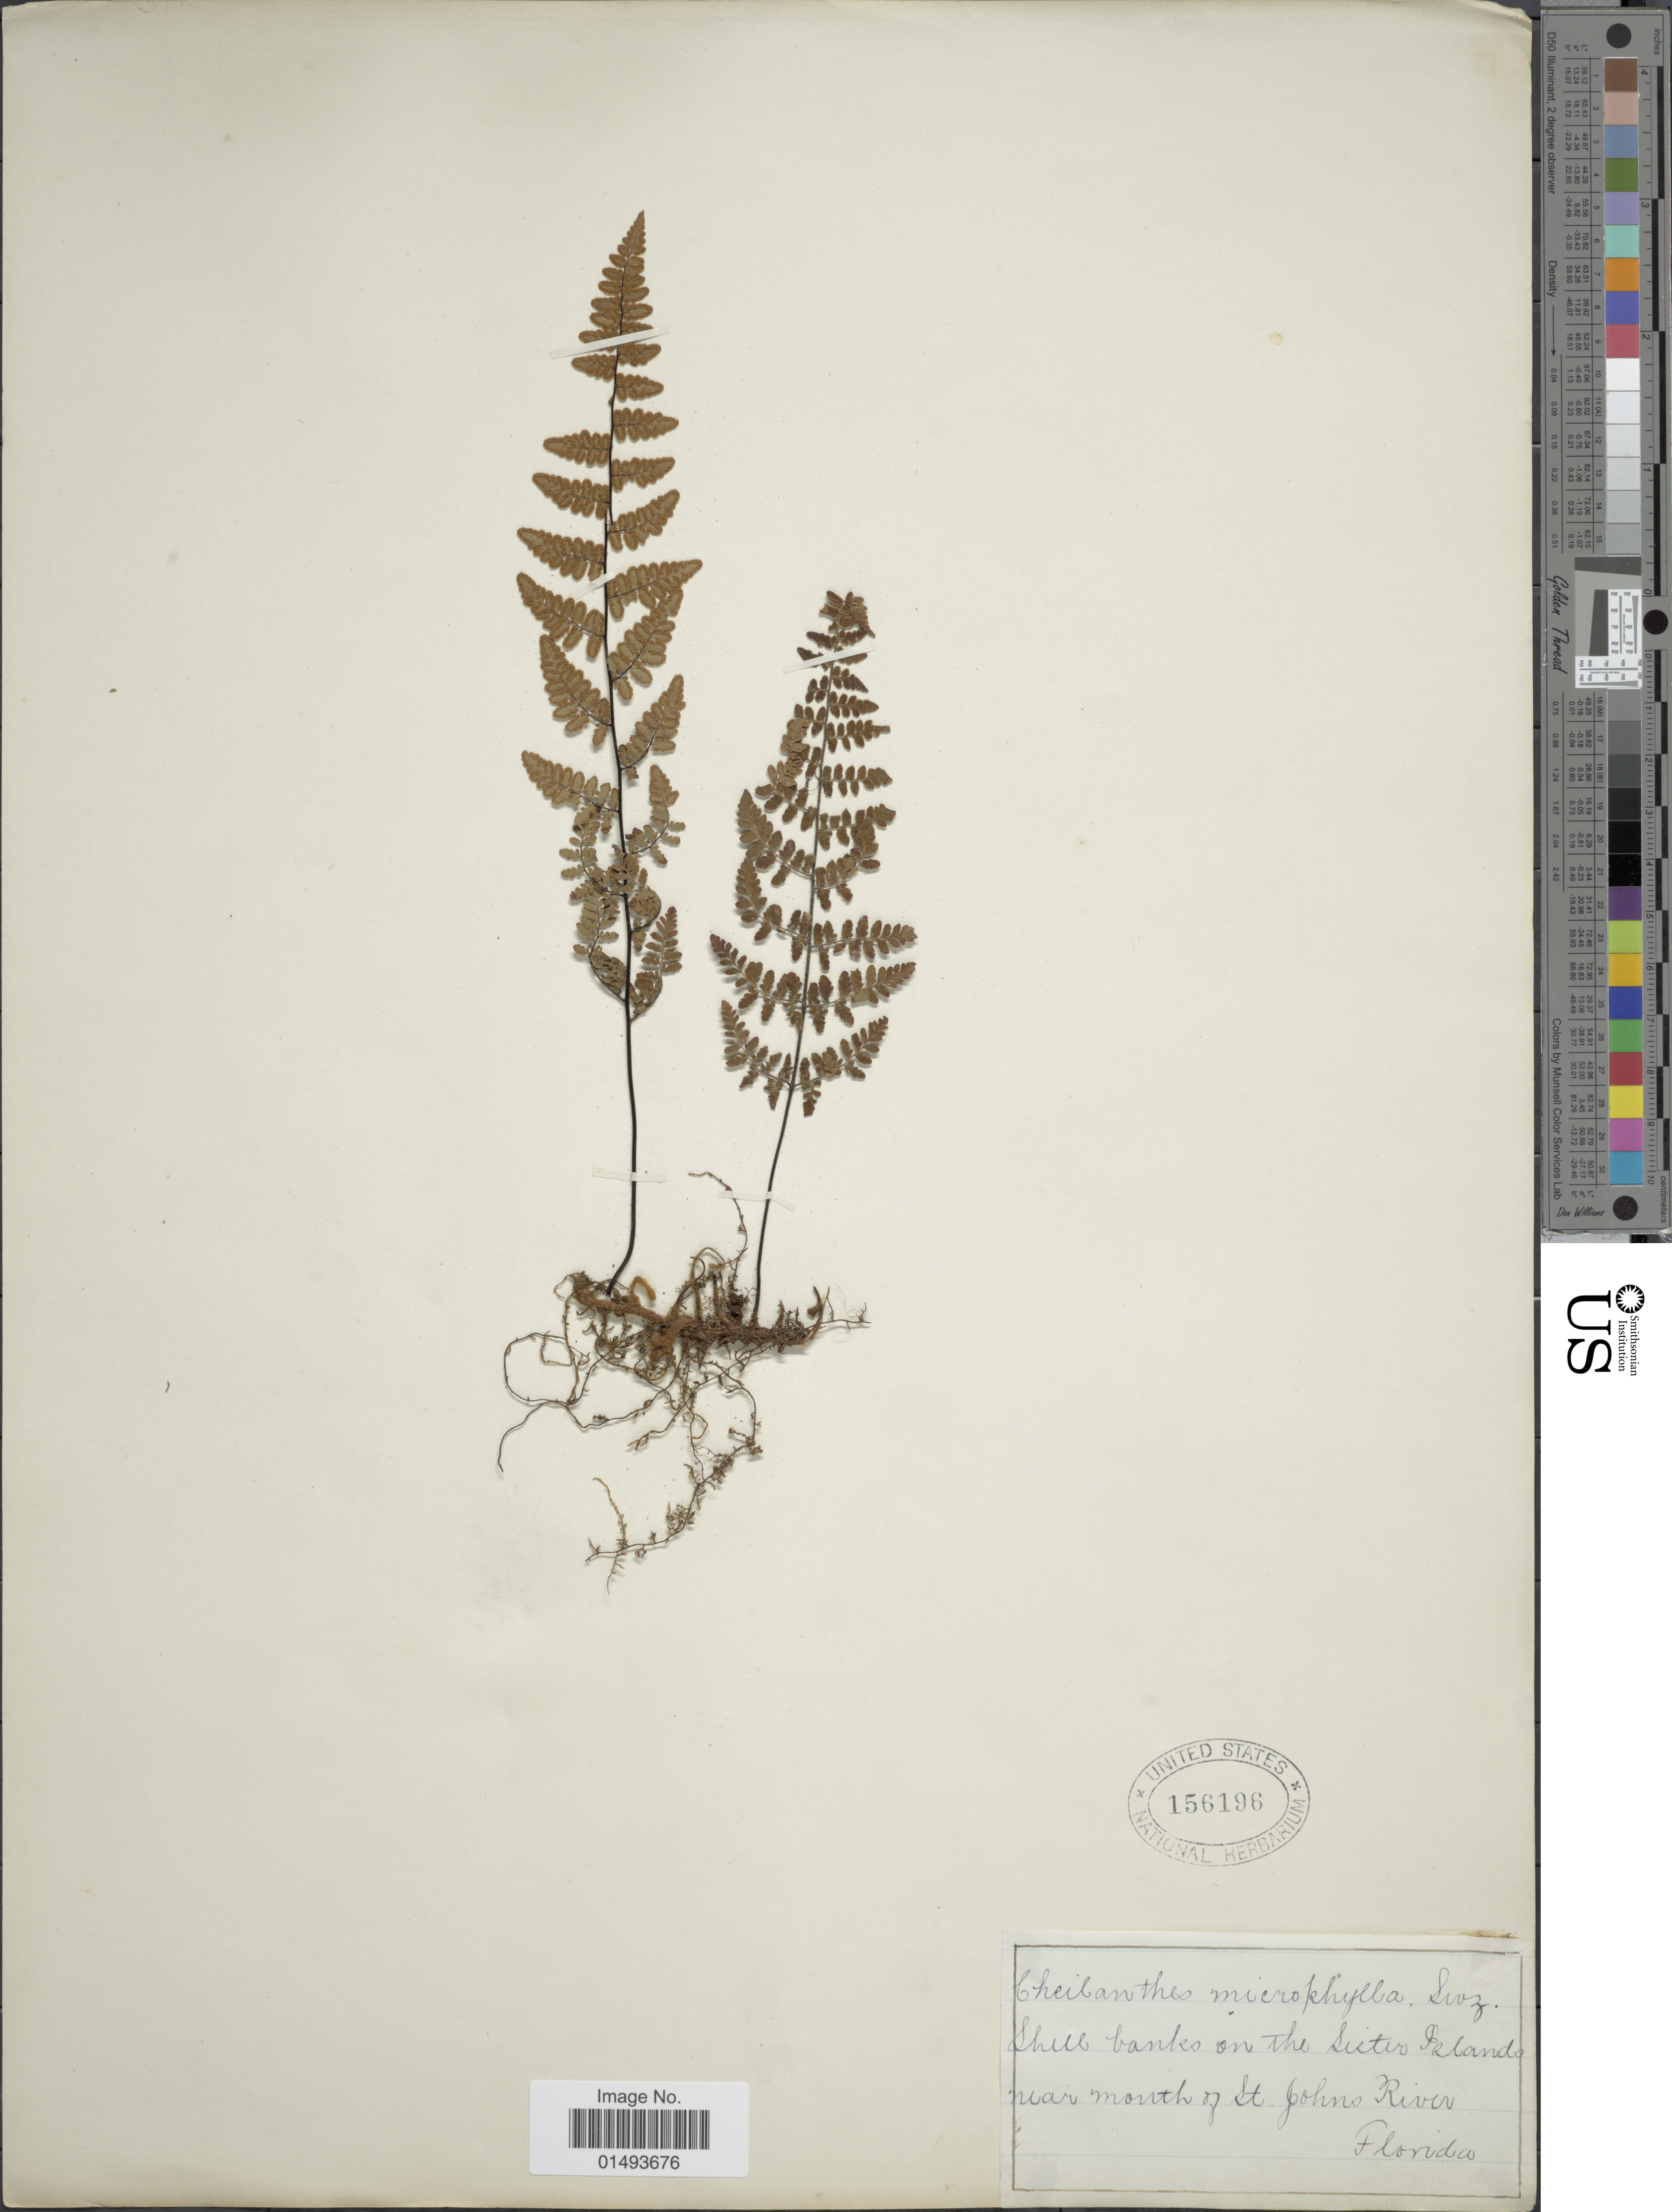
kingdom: Plantae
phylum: Tracheophyta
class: Polypodiopsida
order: Polypodiales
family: Pteridaceae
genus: Myriopteris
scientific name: Myriopteris microphylla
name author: (Sw.) Grusz & Windham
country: United States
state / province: Florida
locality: Shell banks on the Sister Islands near Mouth of St. John's River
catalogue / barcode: US 156196